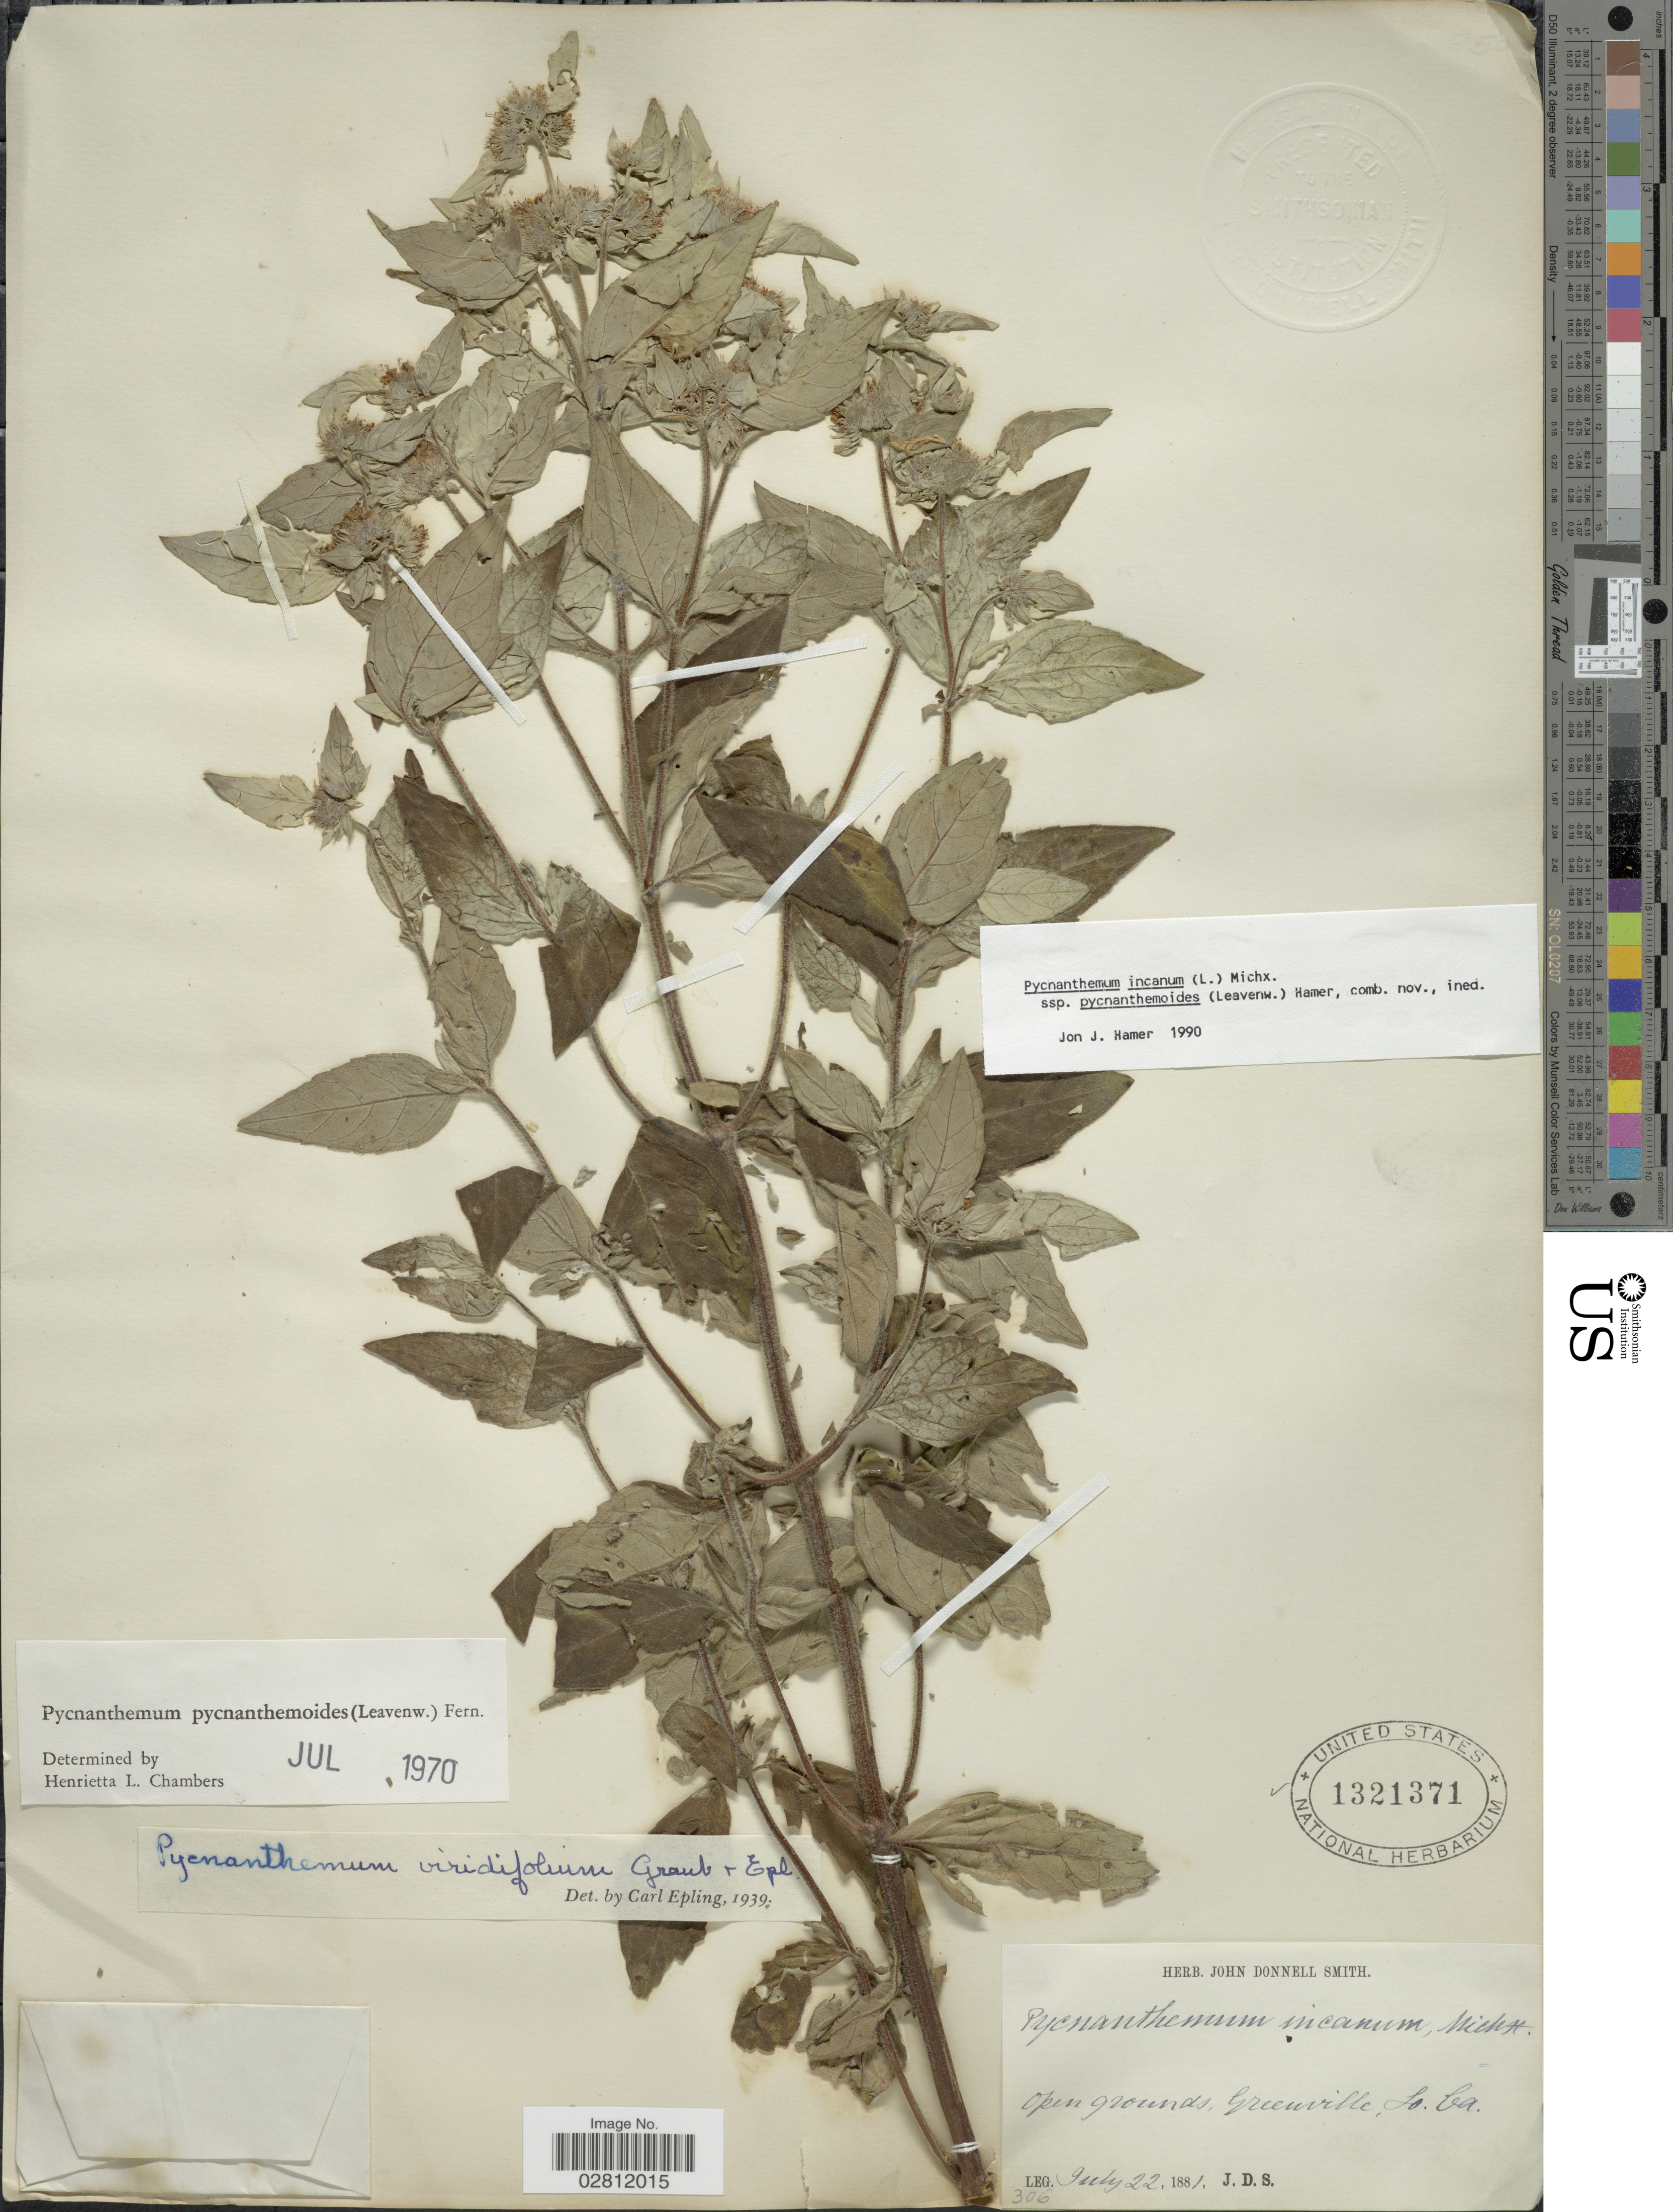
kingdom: Plantae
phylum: Tracheophyta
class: Magnoliopsida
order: Lamiales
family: Lamiaceae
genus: Pycnanthemum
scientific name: Pycnanthemum incanum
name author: (L.) Michx.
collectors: J. Donnell Smith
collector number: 306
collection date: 1881-07-22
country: United States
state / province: South Carolina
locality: Open grounds, Greenville, So. Ca.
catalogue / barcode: US 1321371